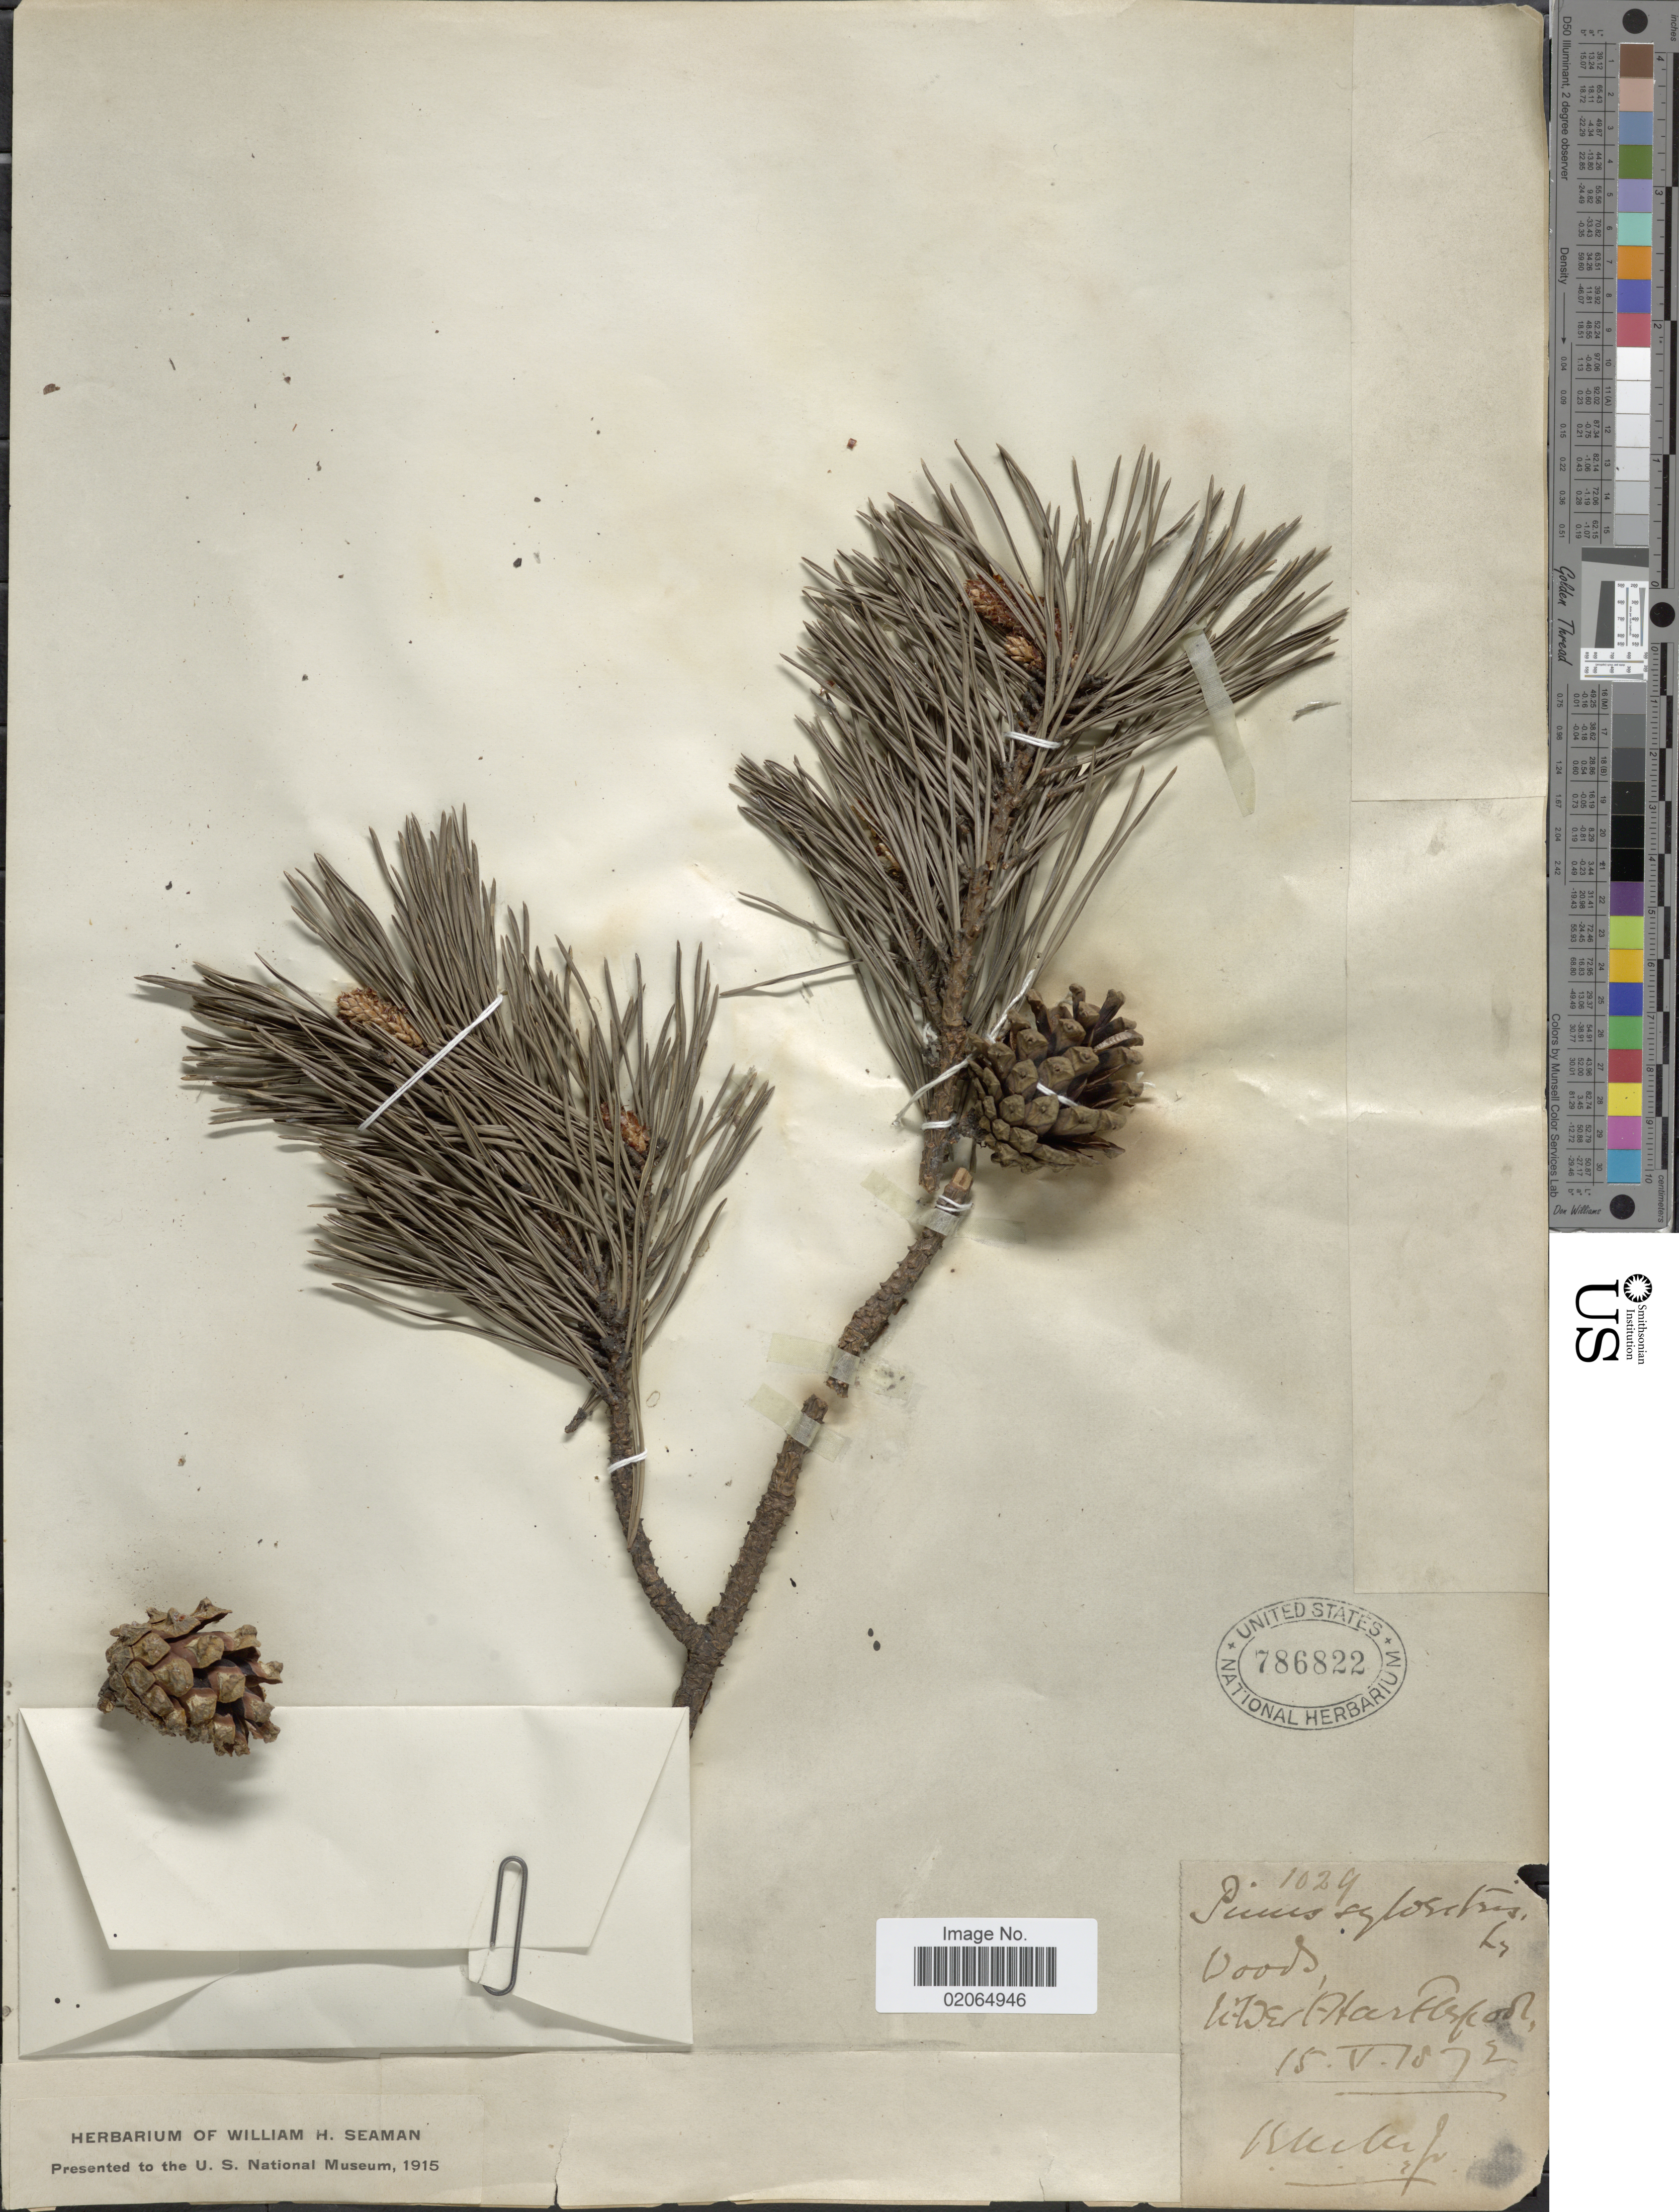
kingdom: Plantae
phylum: Tracheophyta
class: Pinopsida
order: Pinales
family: Pinaceae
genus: Pinus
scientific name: Pinus sylvestris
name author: L.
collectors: -. Bleck Jr.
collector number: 1029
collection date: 1872-05-15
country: United Kingdom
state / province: England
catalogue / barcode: US 786822